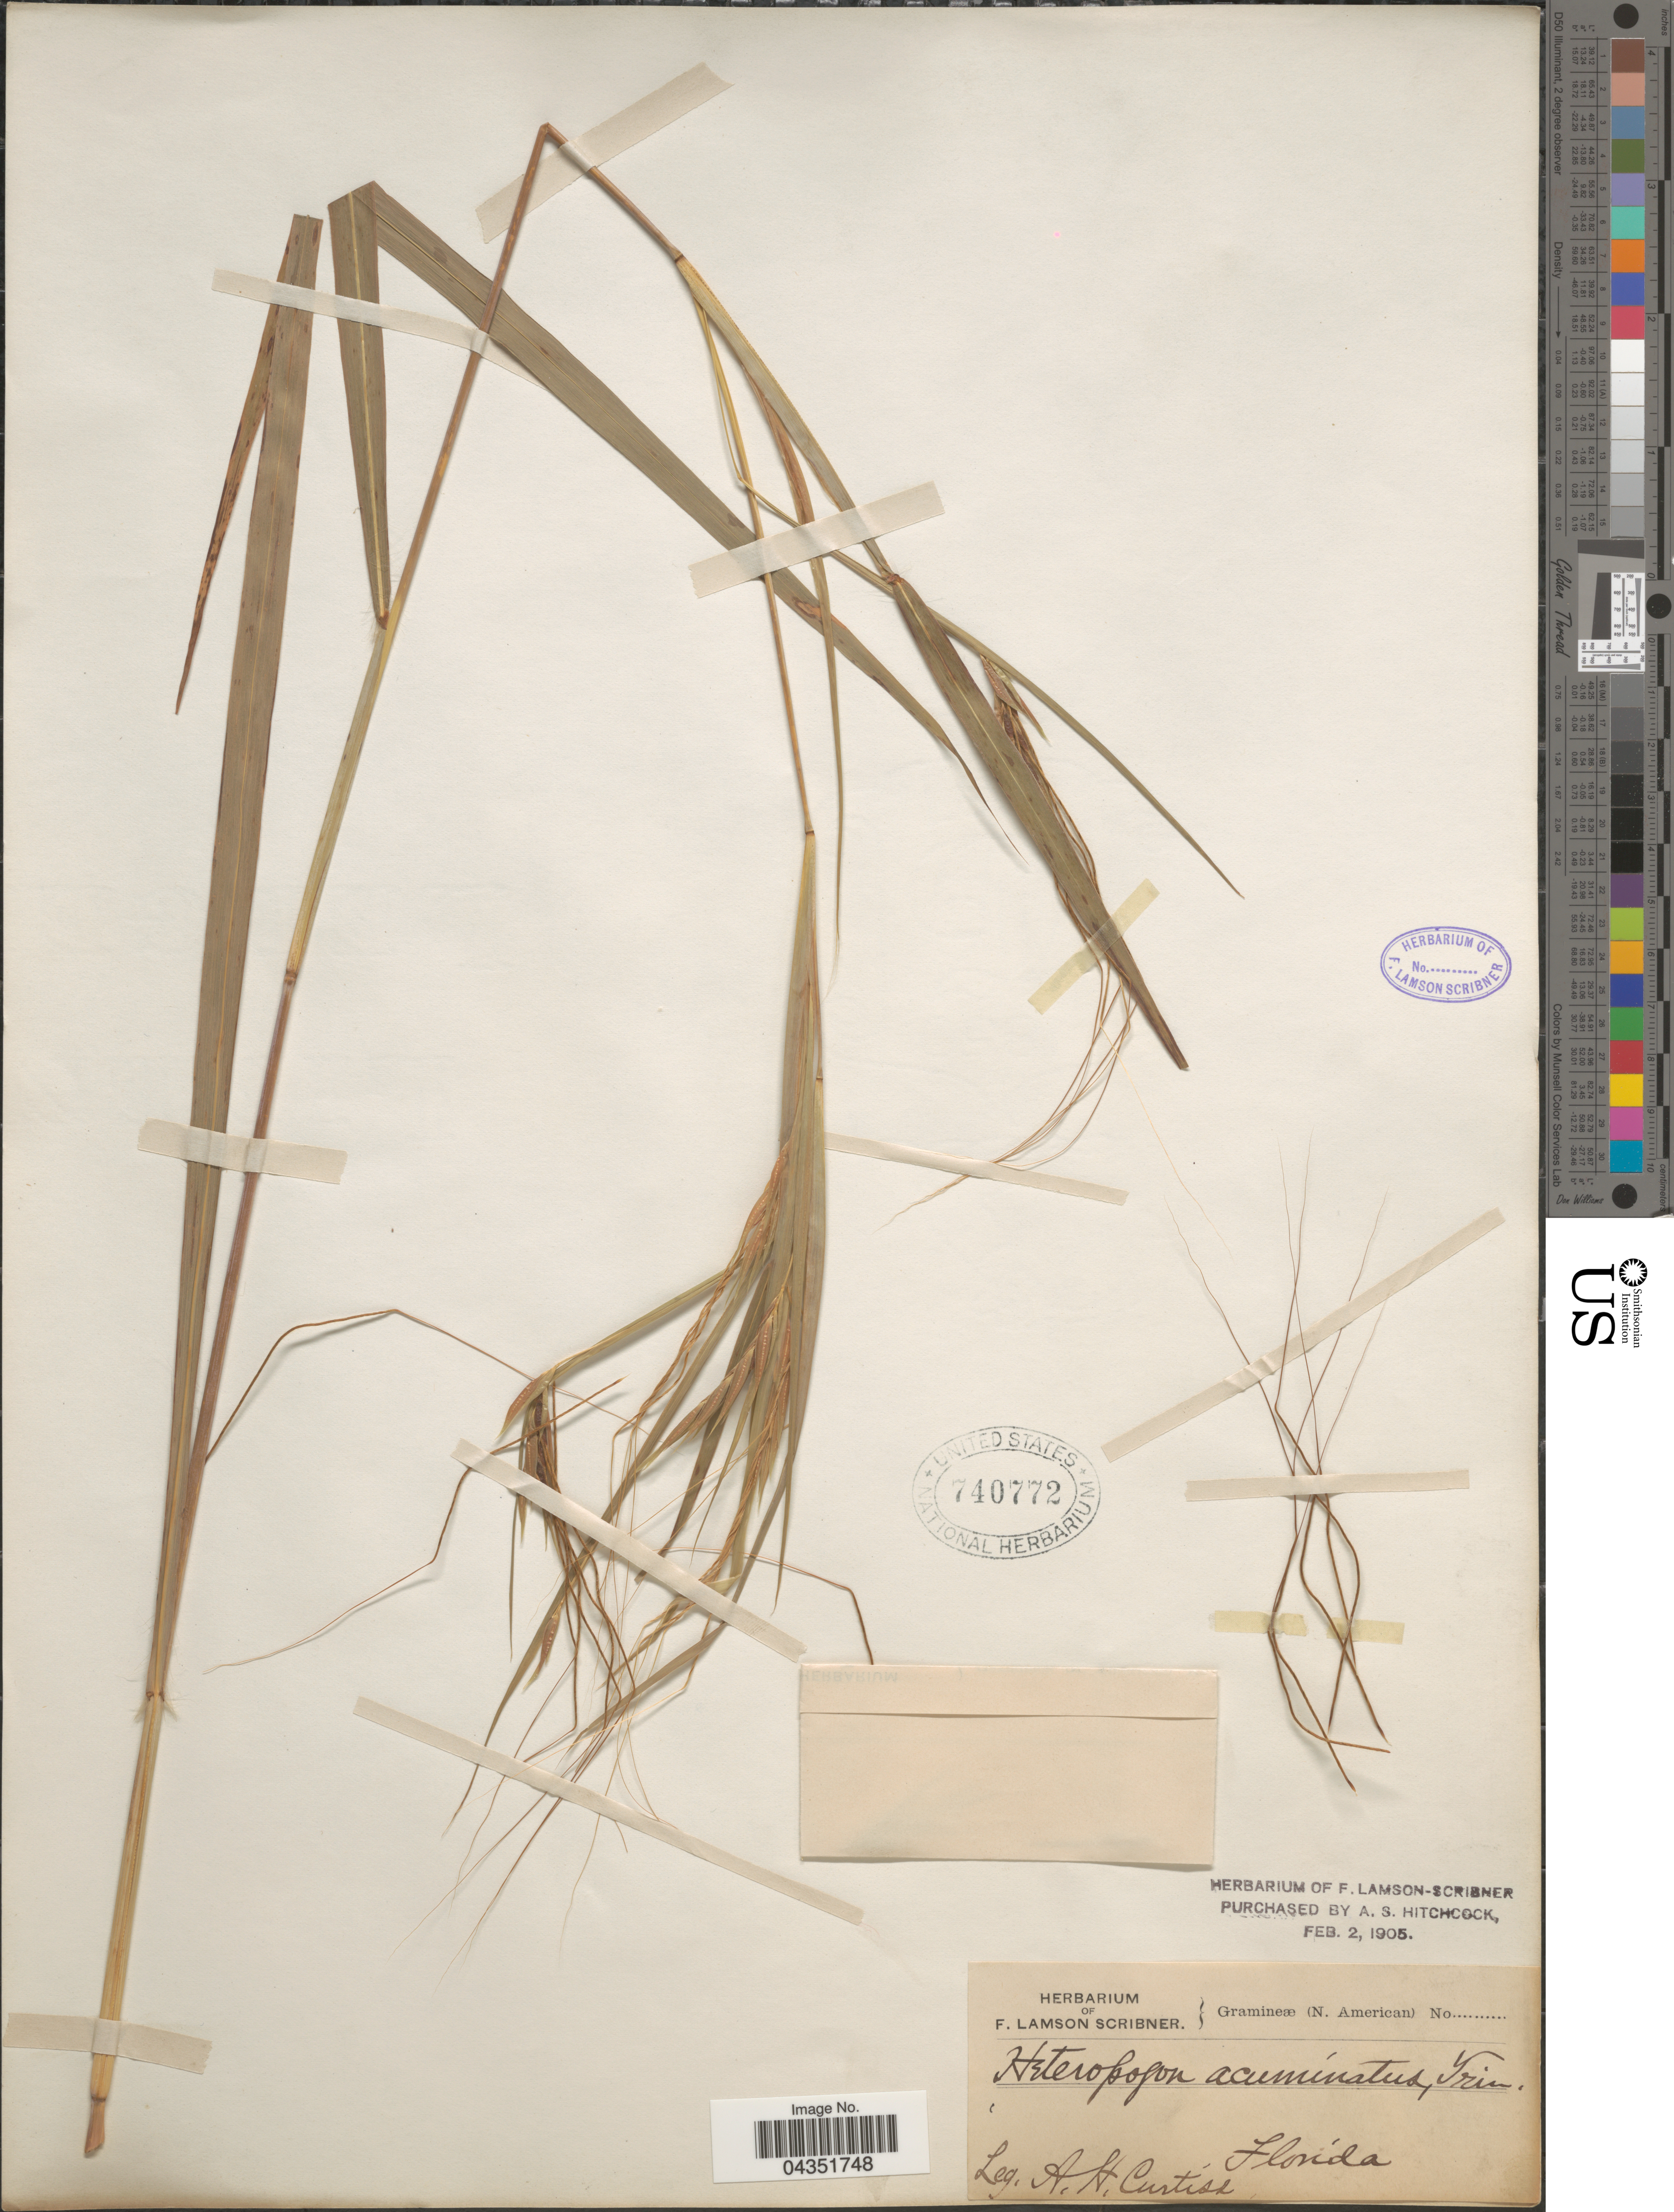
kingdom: Plantae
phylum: Tracheophyta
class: Liliopsida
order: Poales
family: Poaceae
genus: Heteropogon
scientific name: Heteropogon melanocarpus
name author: (Elliott) Benth.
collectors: A. H. Curtiss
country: United States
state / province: Florida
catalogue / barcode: US 740772